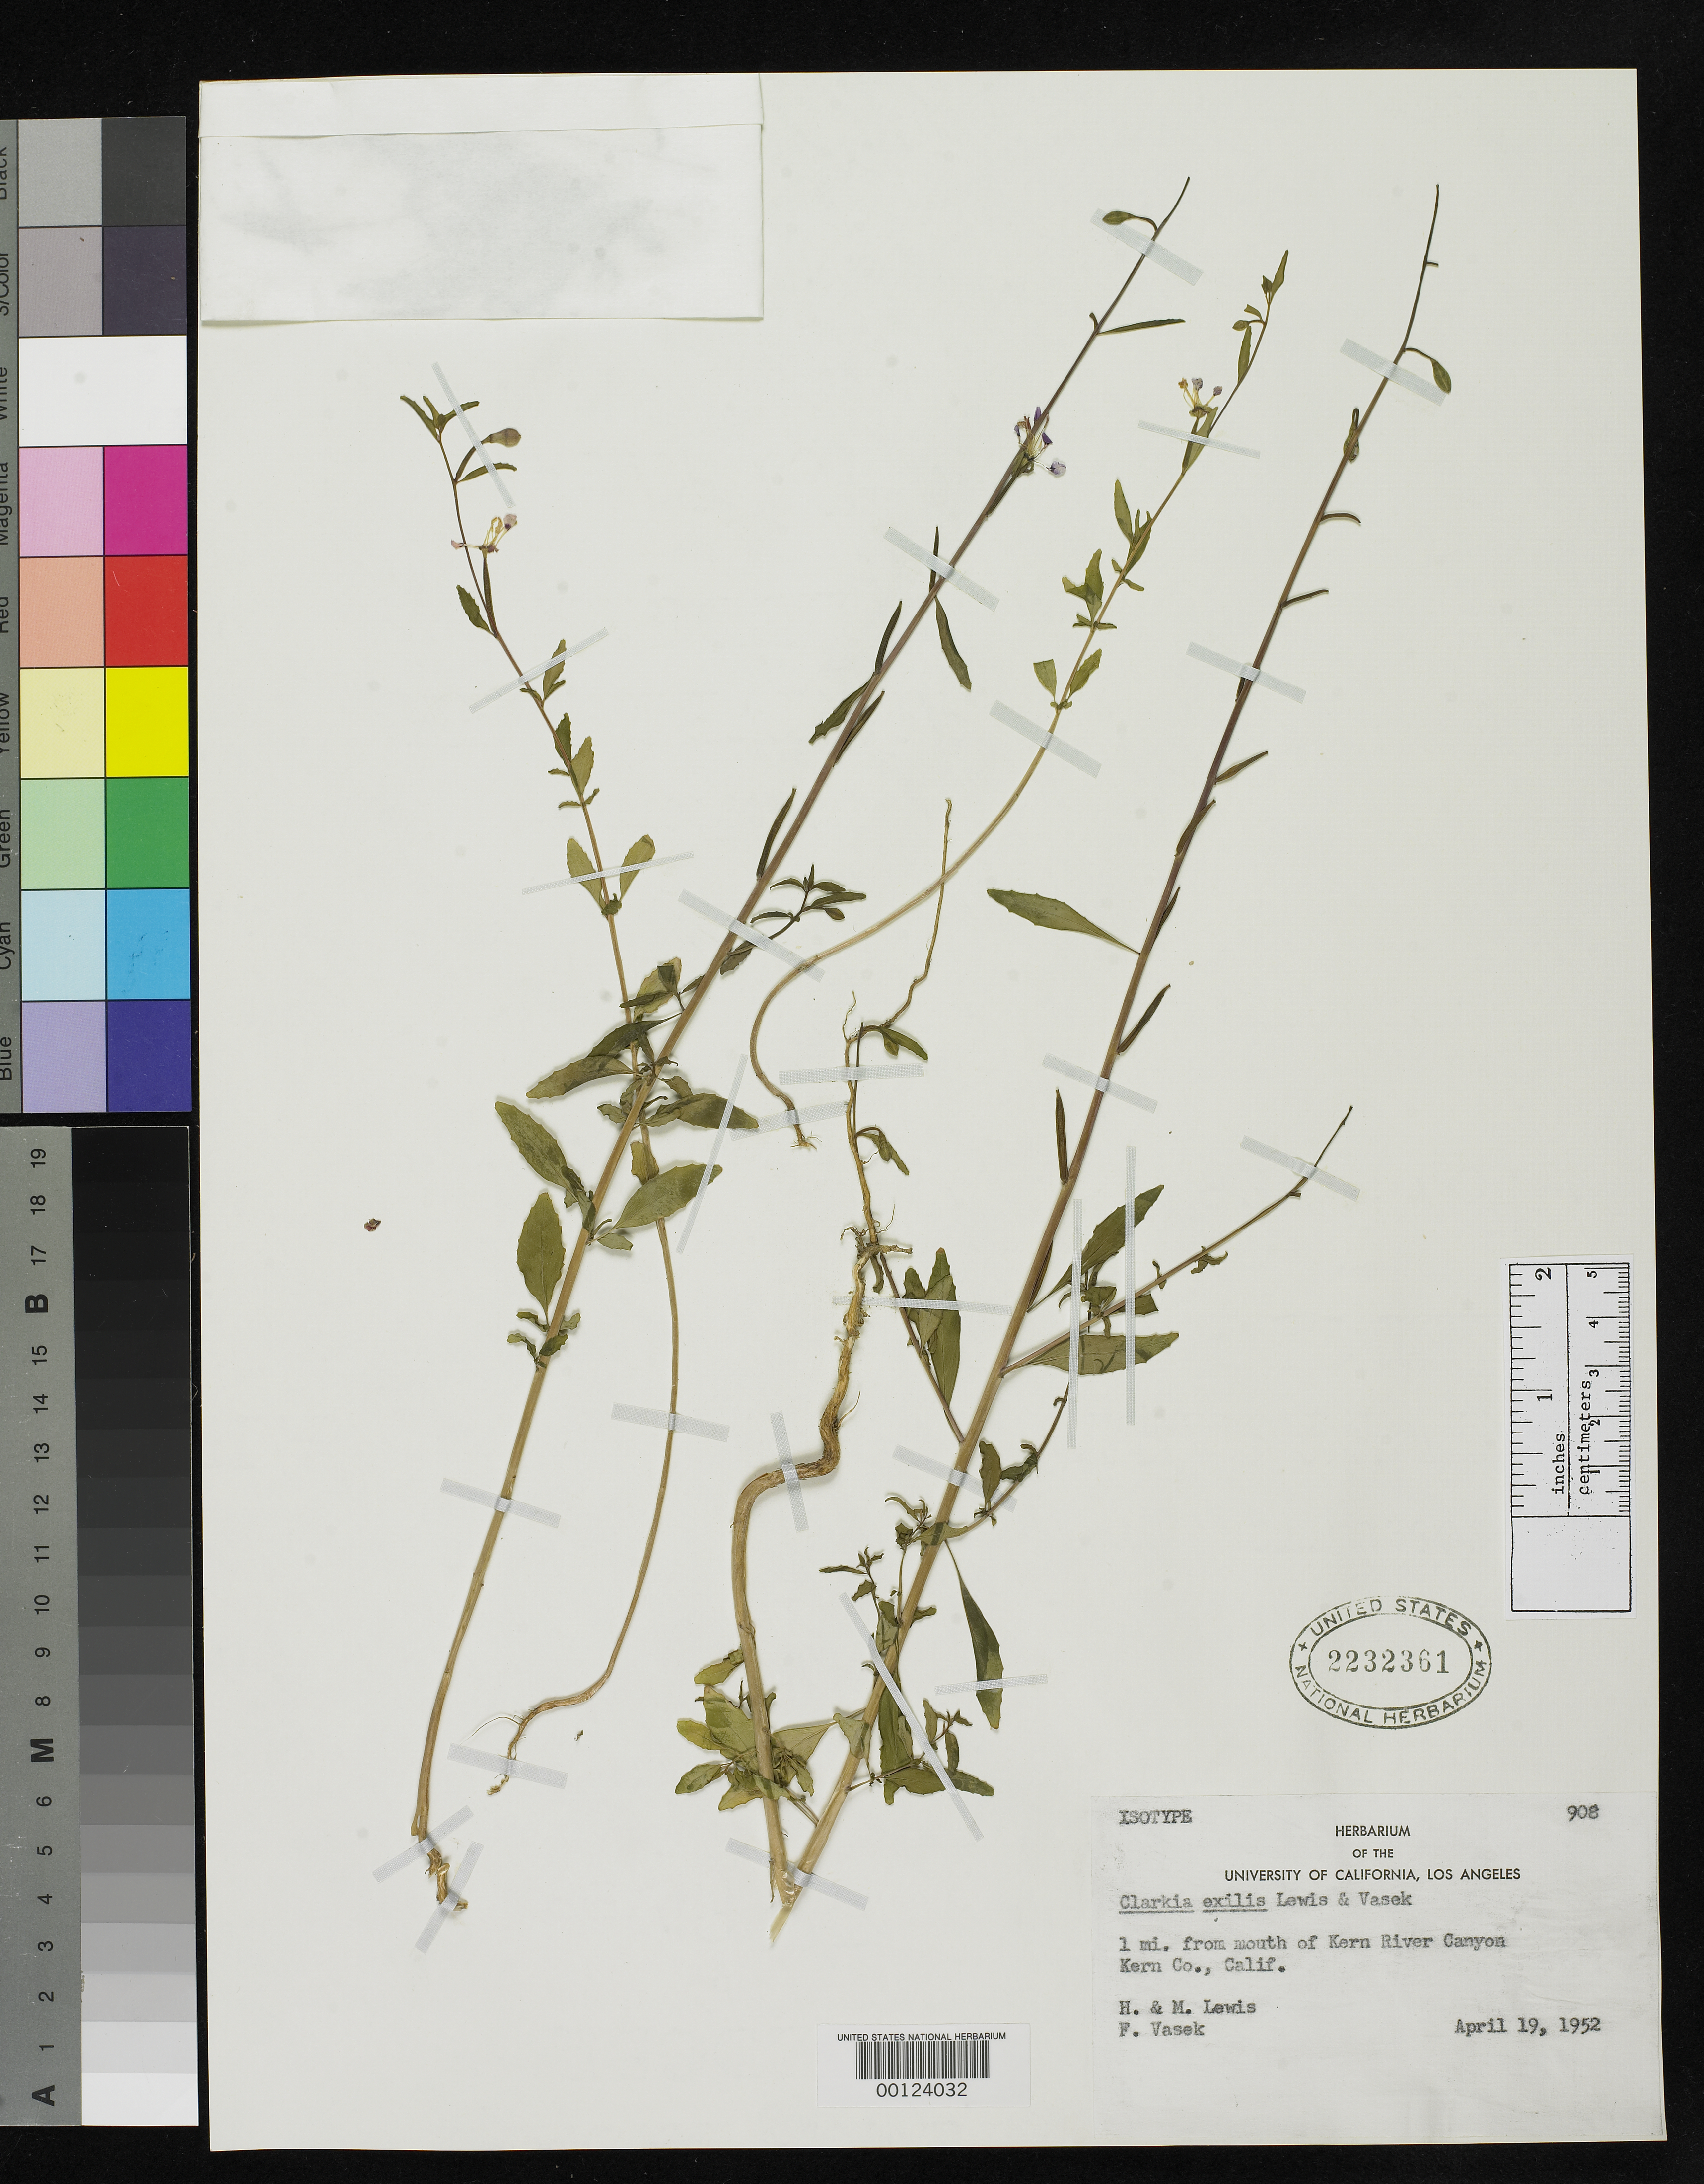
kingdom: Plantae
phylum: Tracheophyta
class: Magnoliopsida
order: Myrtales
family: Onagraceae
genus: Clarkia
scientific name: Clarkia exilis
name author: F. H. Lewis & Vasek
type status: Isotype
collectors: F. H. Lewis & F. Vasek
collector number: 908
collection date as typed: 19 Apr 1952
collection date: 1952-04-19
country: United States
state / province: California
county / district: Kern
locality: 1 mi from mouth of Kern River Canyon.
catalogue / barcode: US 2232361